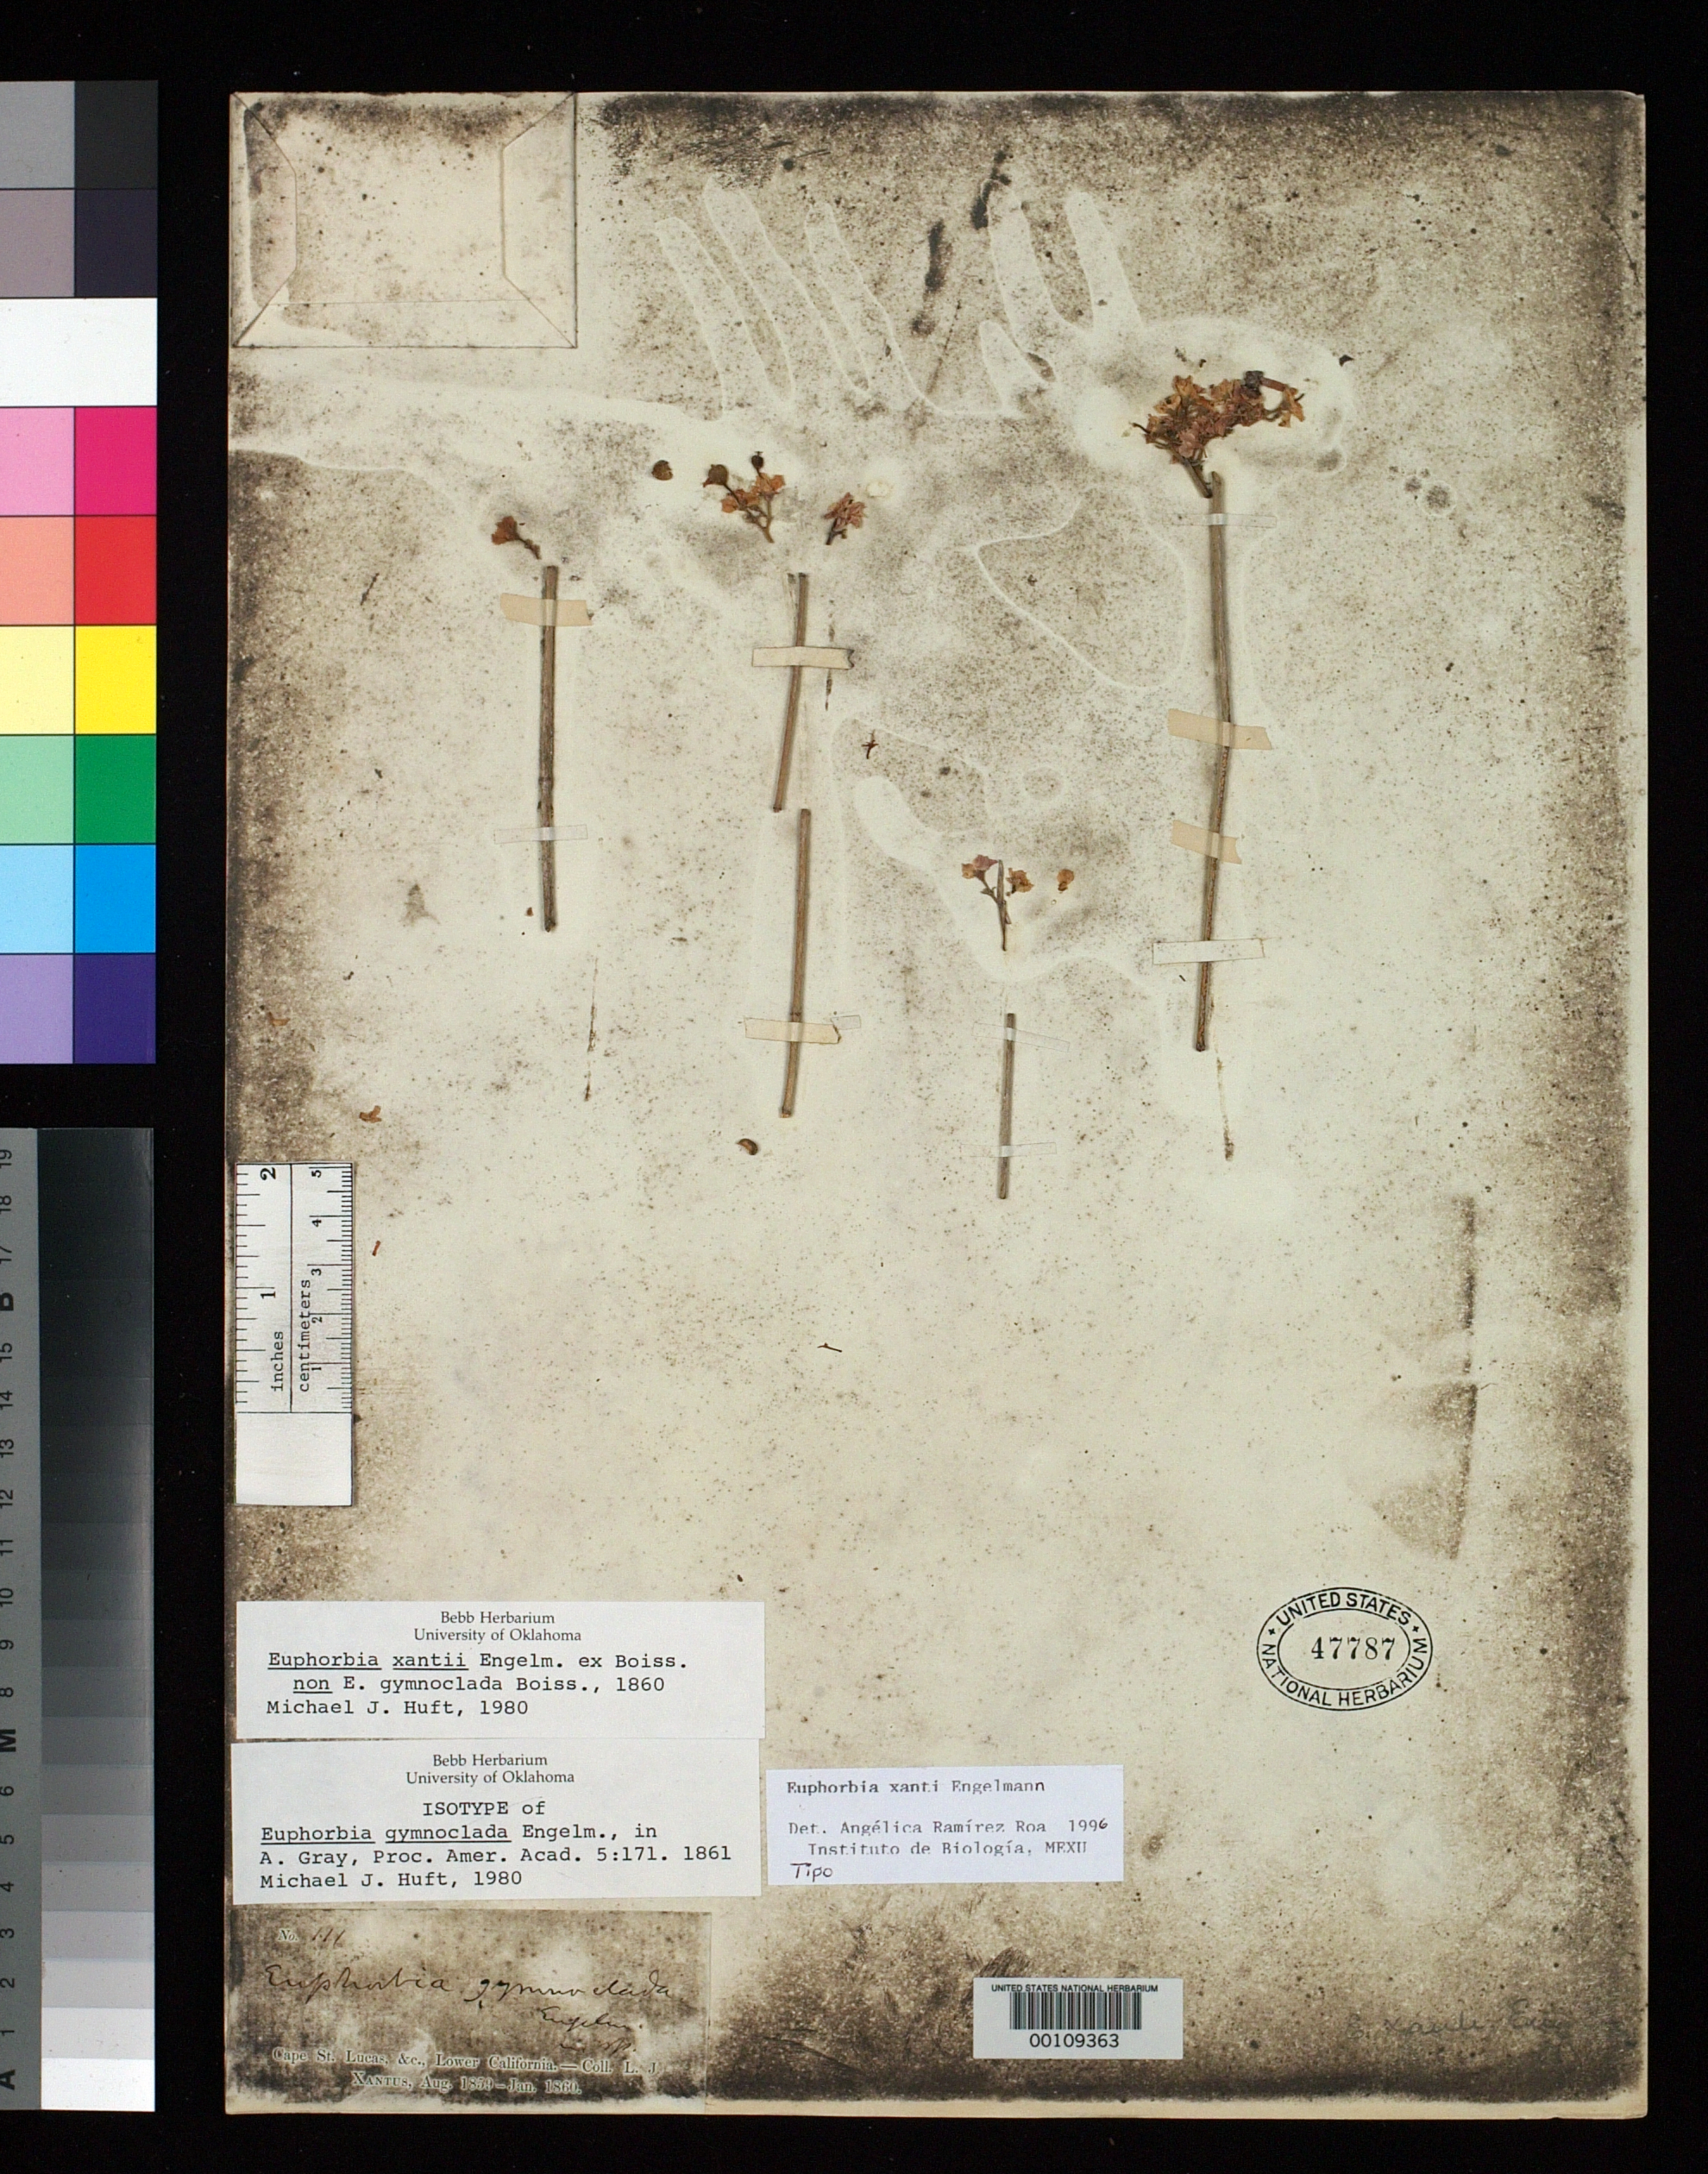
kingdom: Plantae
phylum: Tracheophyta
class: Magnoliopsida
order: Malpighiales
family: Euphorbiaceae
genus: Euphorbia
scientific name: Euphorbia gymnoclada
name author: Engelm.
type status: Isotype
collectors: L. J. Xantus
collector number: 111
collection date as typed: Aug 1859 to -- Jan 1860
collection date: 1859-08/1860-01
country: Mexico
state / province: Baja California Sur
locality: Cape San Lucas.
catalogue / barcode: US 47787